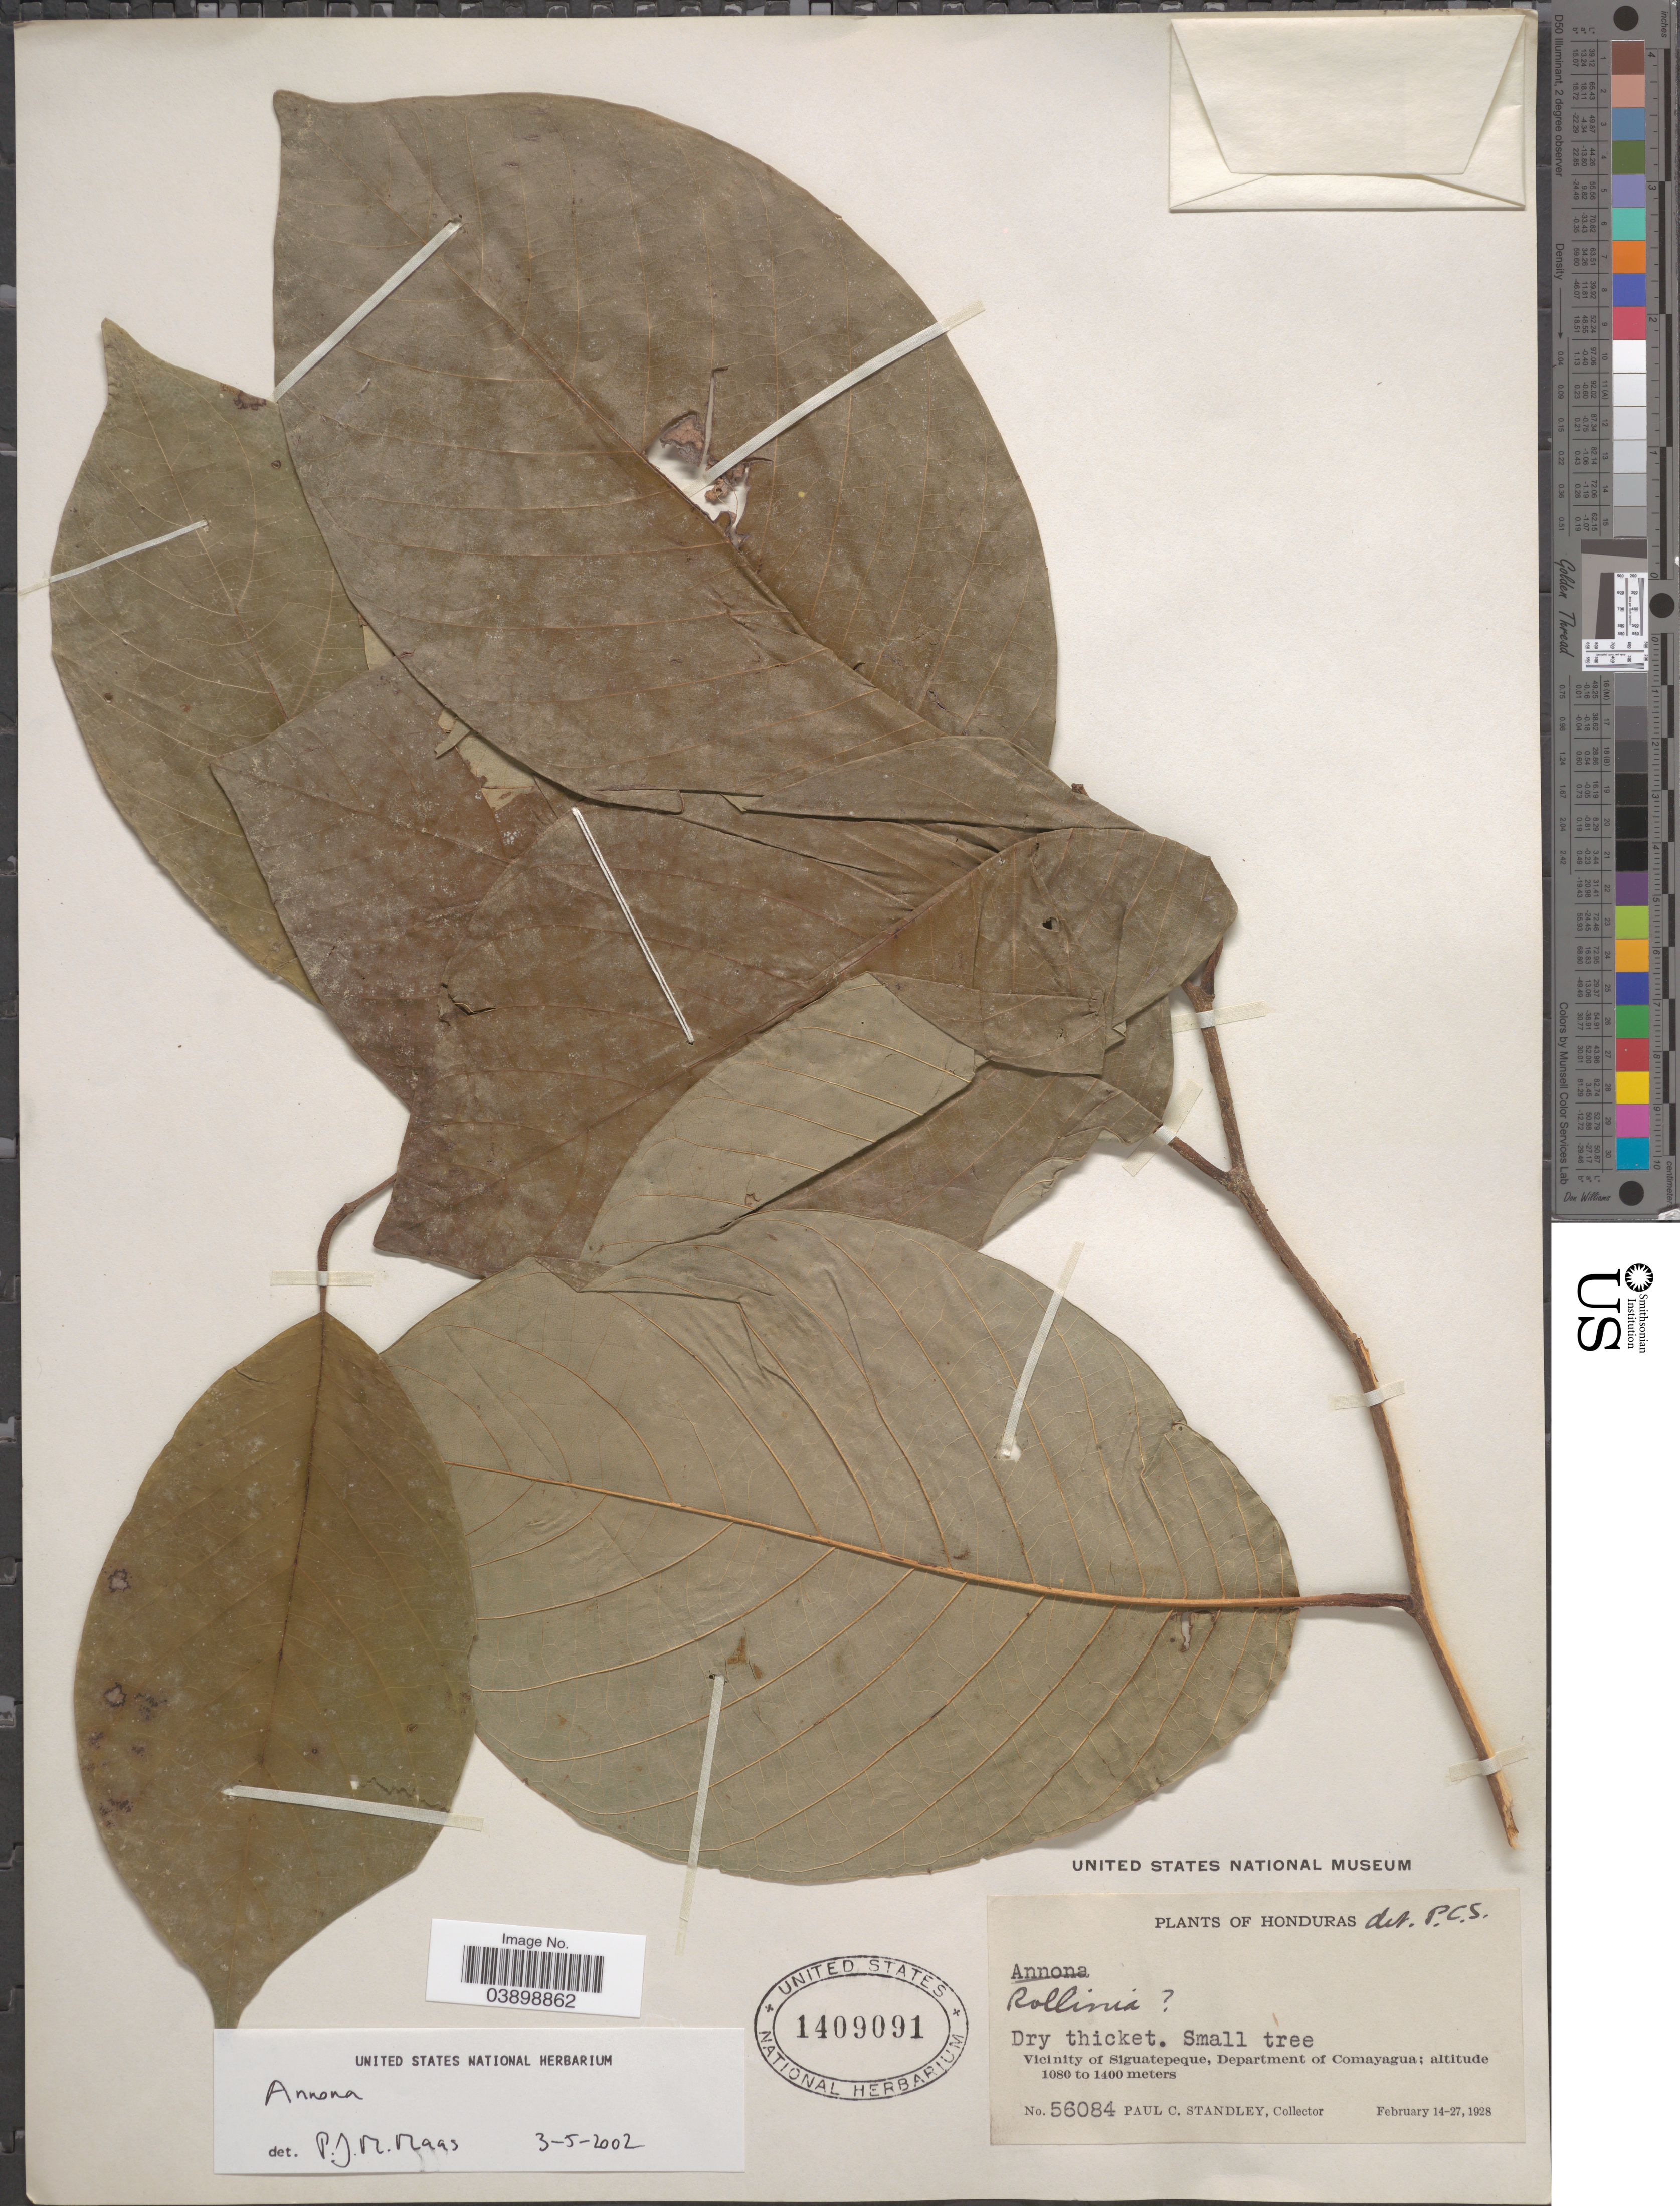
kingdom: Plantae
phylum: Tracheophyta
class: Magnoliopsida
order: Magnoliales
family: Annonaceae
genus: Annona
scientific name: Annona sp.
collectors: P. C. Standley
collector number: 56084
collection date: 1928-02-14/1928-02-27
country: Honduras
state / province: Comayagua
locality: Vicinity of Siguatepeque, Department of Comayagua.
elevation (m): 1080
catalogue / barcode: US 1409091